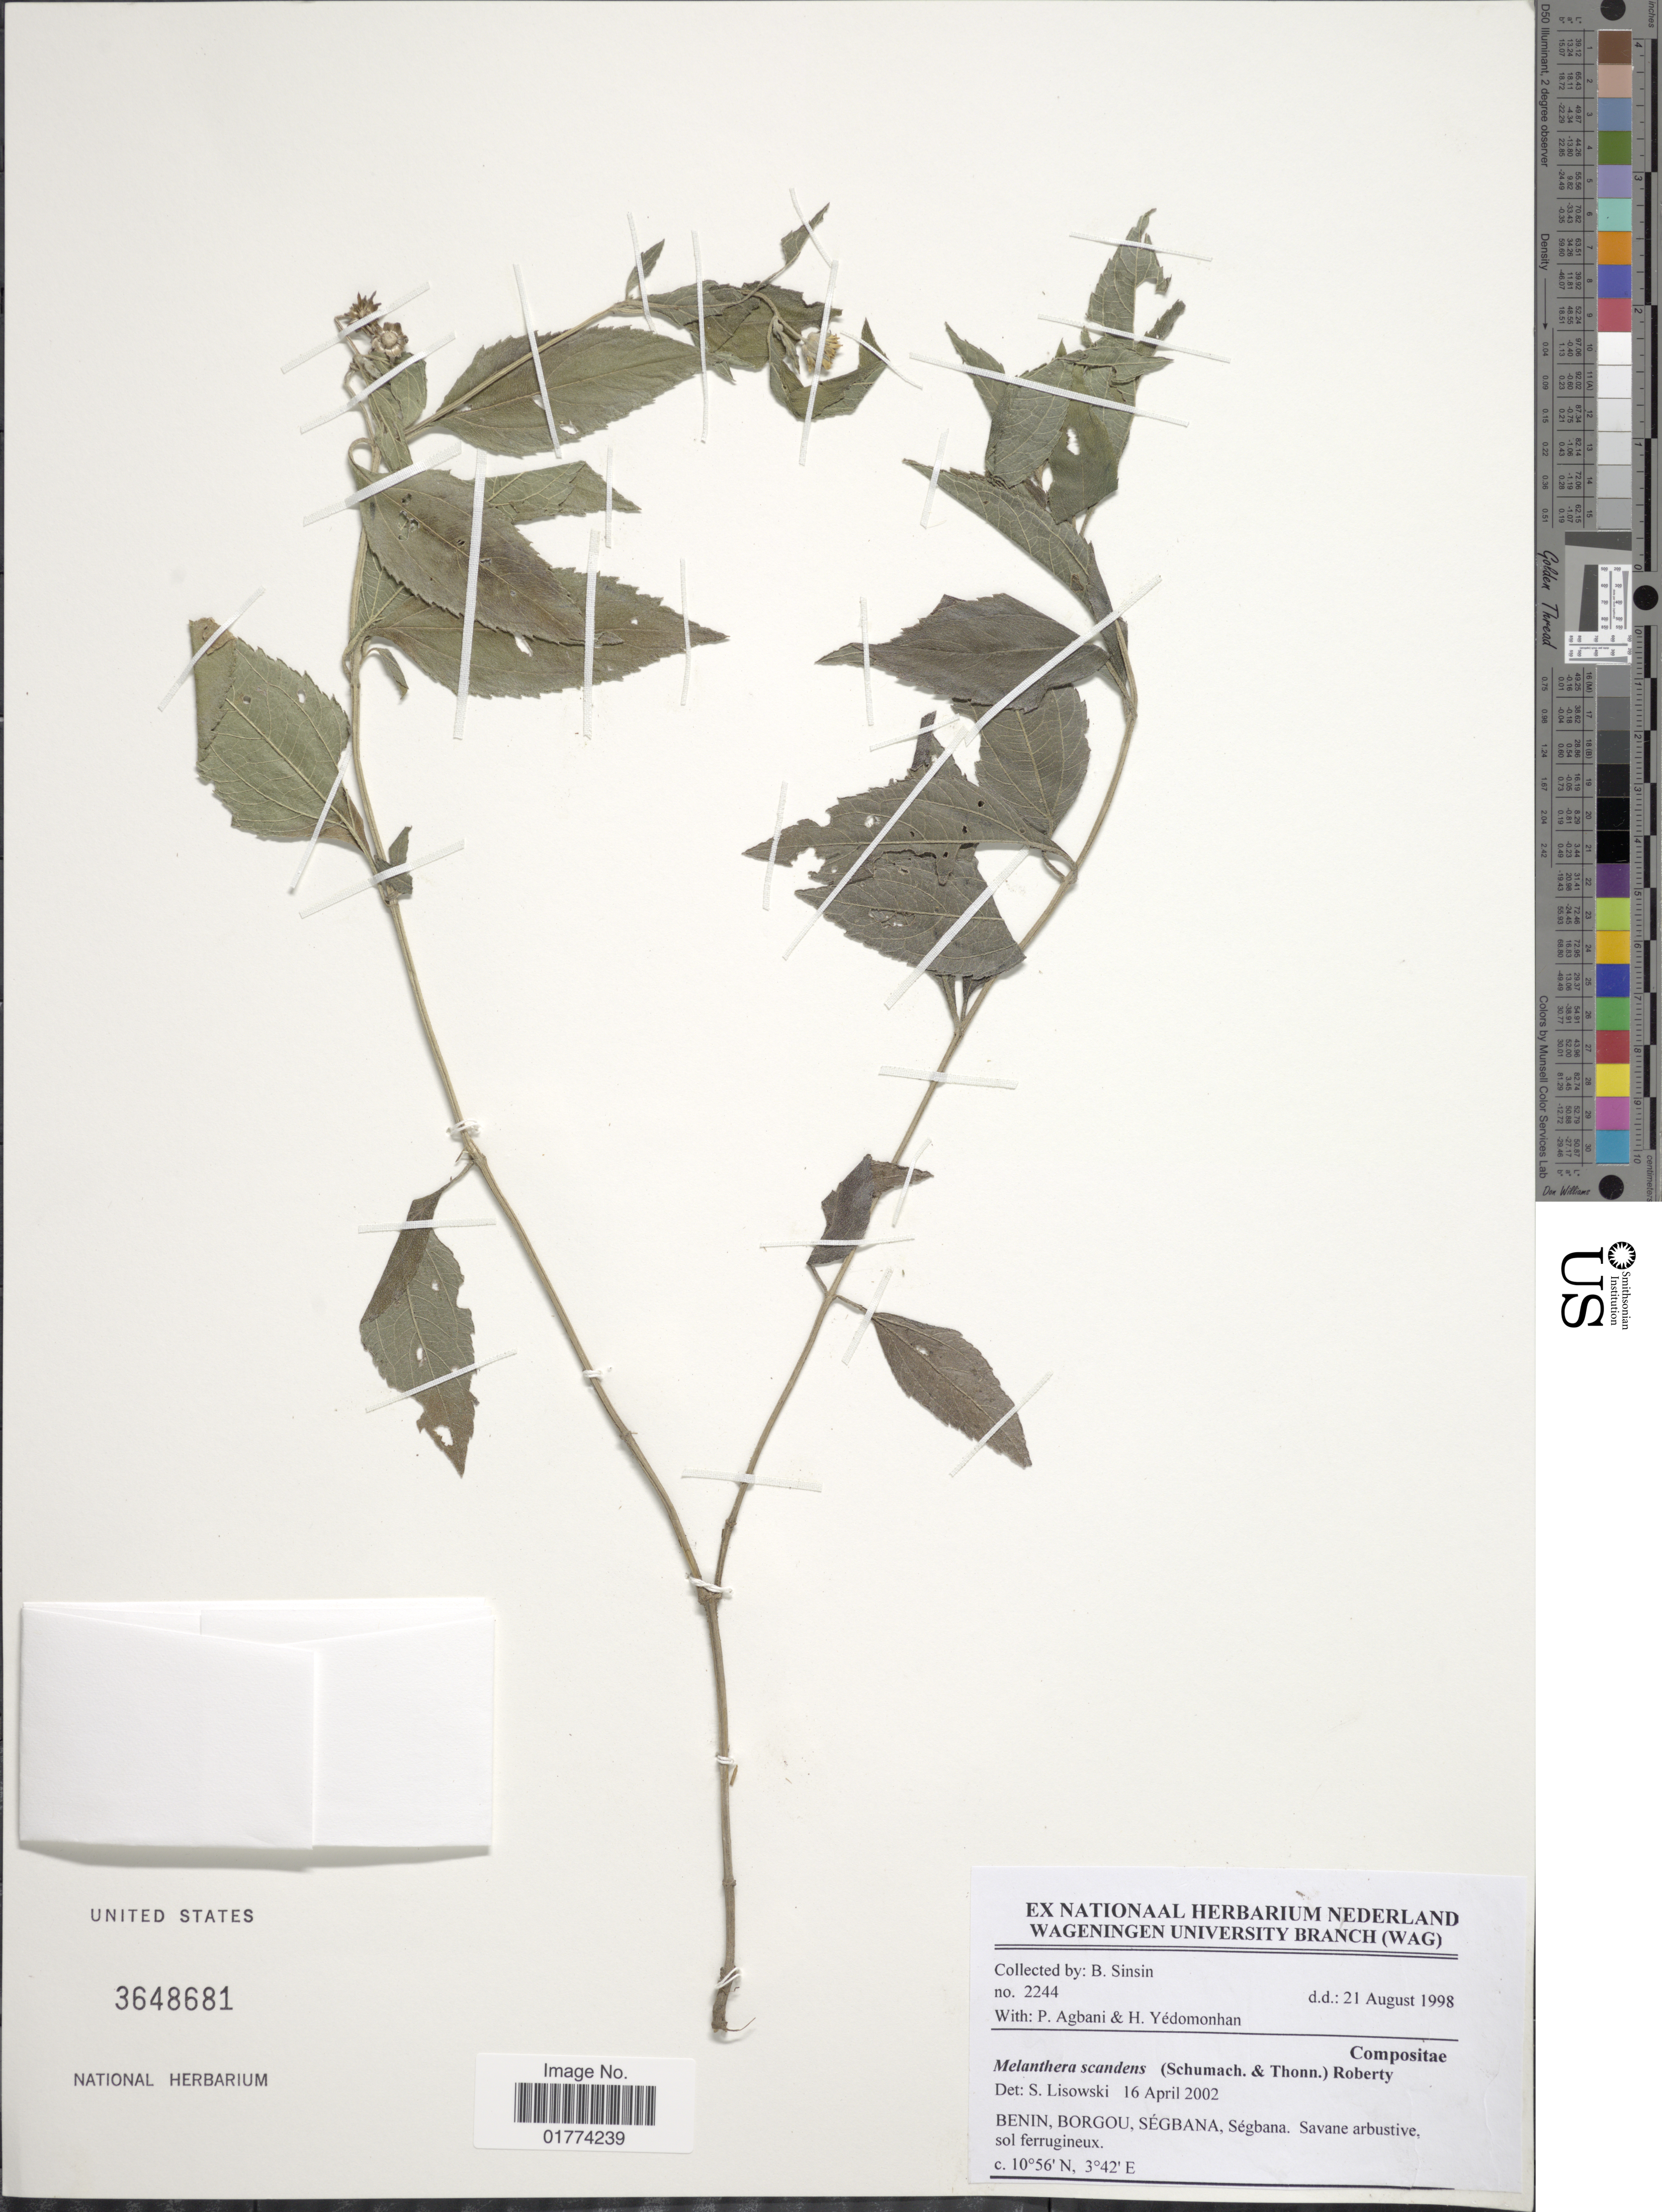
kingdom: Plantae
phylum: Tracheophyta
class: Magnoliopsida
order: Asterales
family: Asteraceae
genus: Melanthera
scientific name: Melanthera scandens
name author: (Schumach. & Thonn.) Brenan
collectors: B. Sinsin, P. Agbani & H. Yedomonhan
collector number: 2244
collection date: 1998-08-21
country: Benin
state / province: Borgou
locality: Segbana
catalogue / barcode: US 3648681